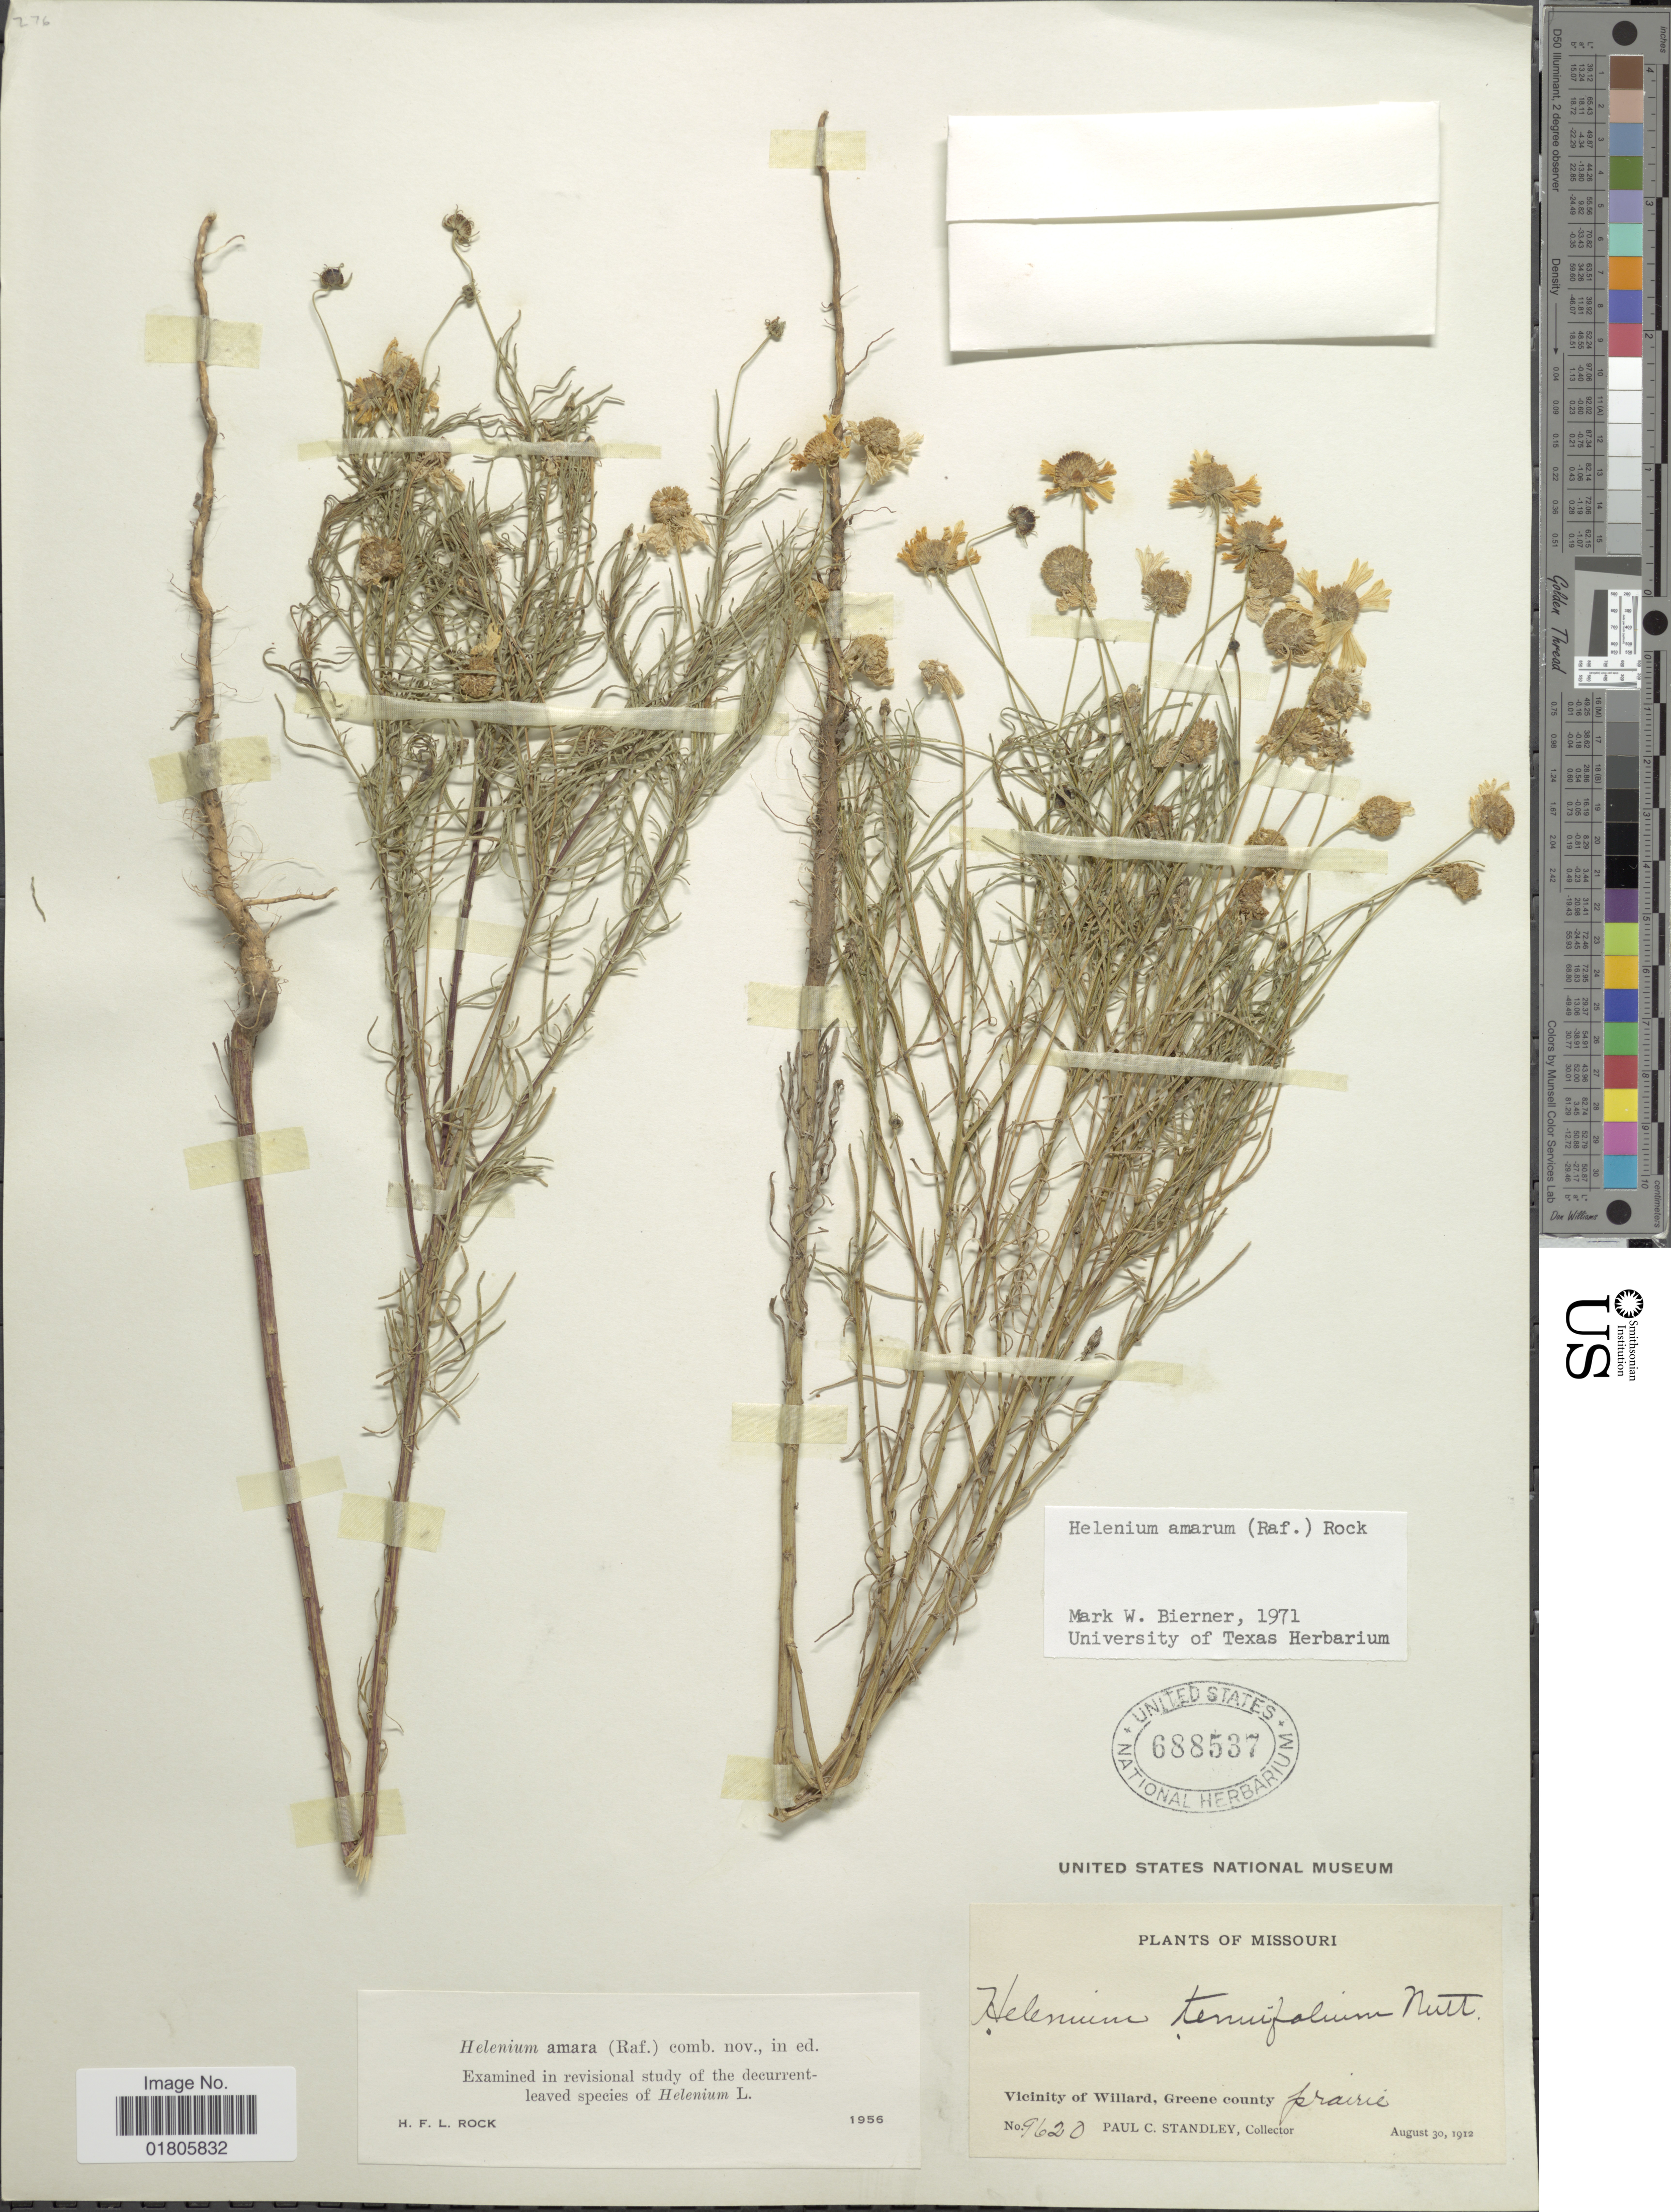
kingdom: Plantae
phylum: Tracheophyta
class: Magnoliopsida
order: Asterales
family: Asteraceae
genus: Helenium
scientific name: Helenium amarum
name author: (Raf.) H. Rock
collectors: P. C. Standley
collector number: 9620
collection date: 1912-08-30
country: United States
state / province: Missouri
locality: Vicinity of Willard, Greene County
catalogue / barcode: US 688537